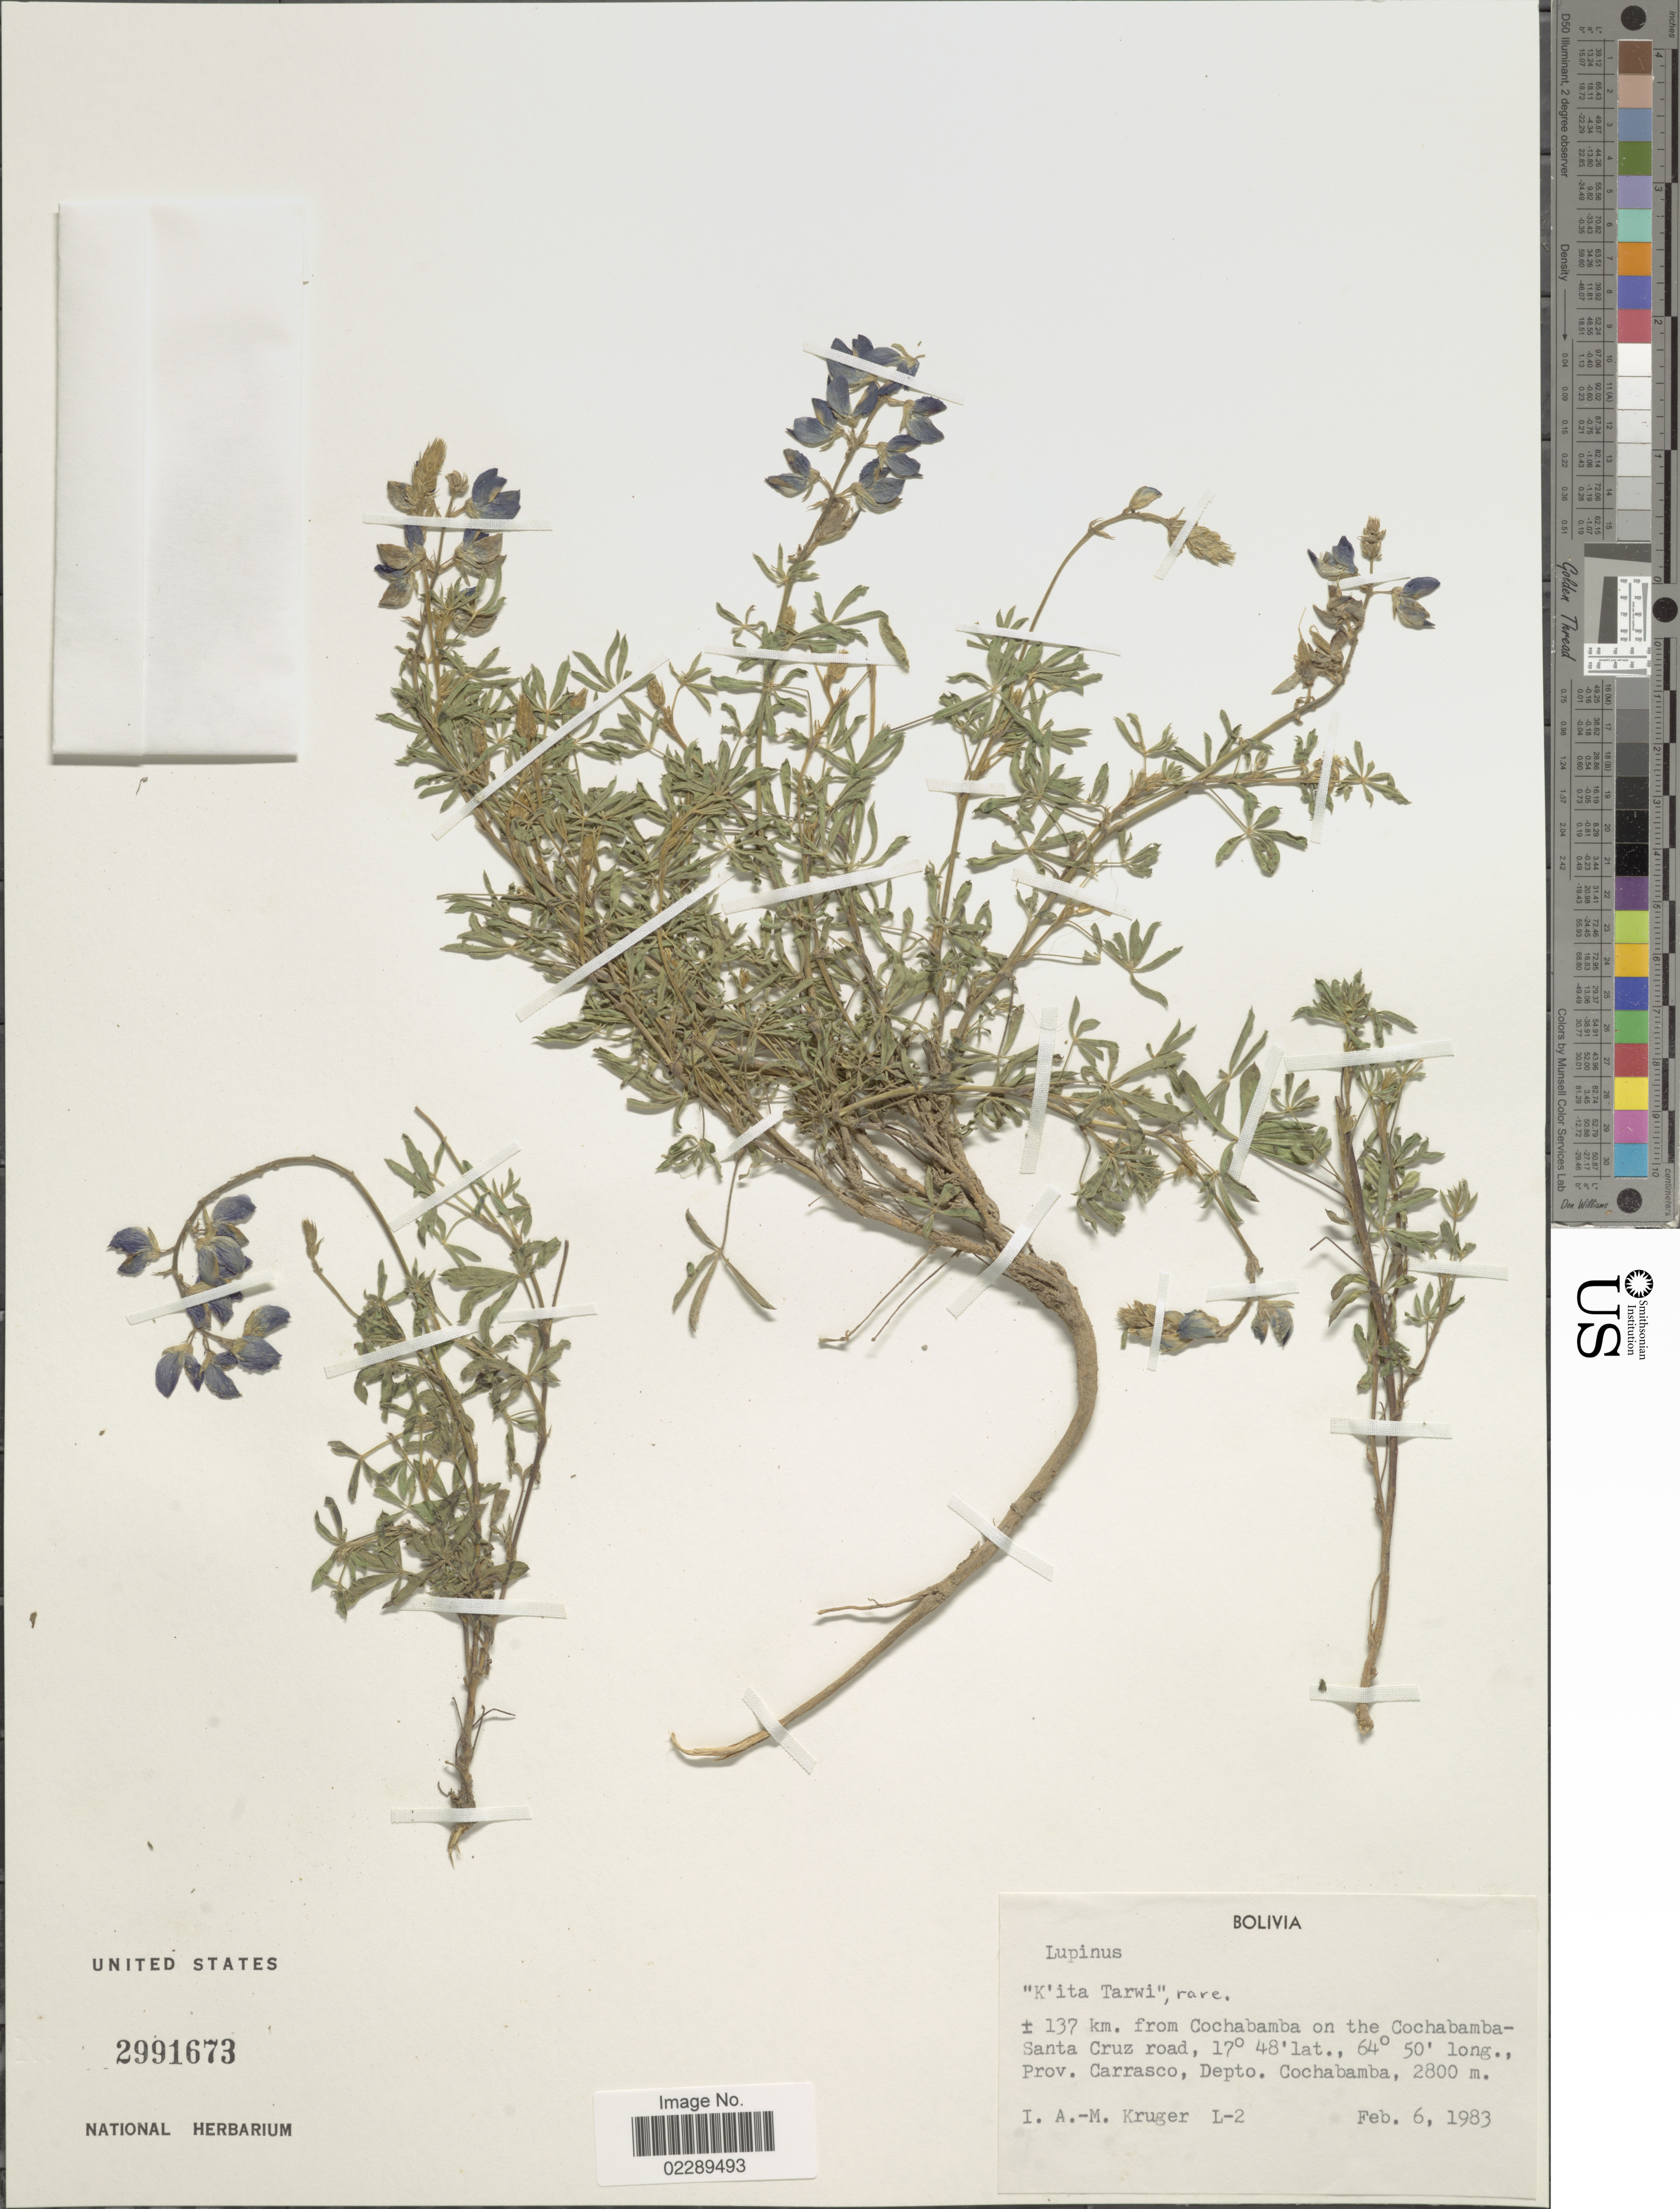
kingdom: Plantae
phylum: Tracheophyta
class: Magnoliopsida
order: Fabales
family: Fabaceae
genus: Lupinus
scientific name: Lupinus sp.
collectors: I. Kruger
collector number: L-2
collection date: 1983-02-06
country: Bolivia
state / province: Cochabamba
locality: ±137 km. from Cochabamba on the Cochabamba-Santa Cruz road, Prov. Carrasco, Depto. Cochabamba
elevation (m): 2800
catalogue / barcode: US 2991673